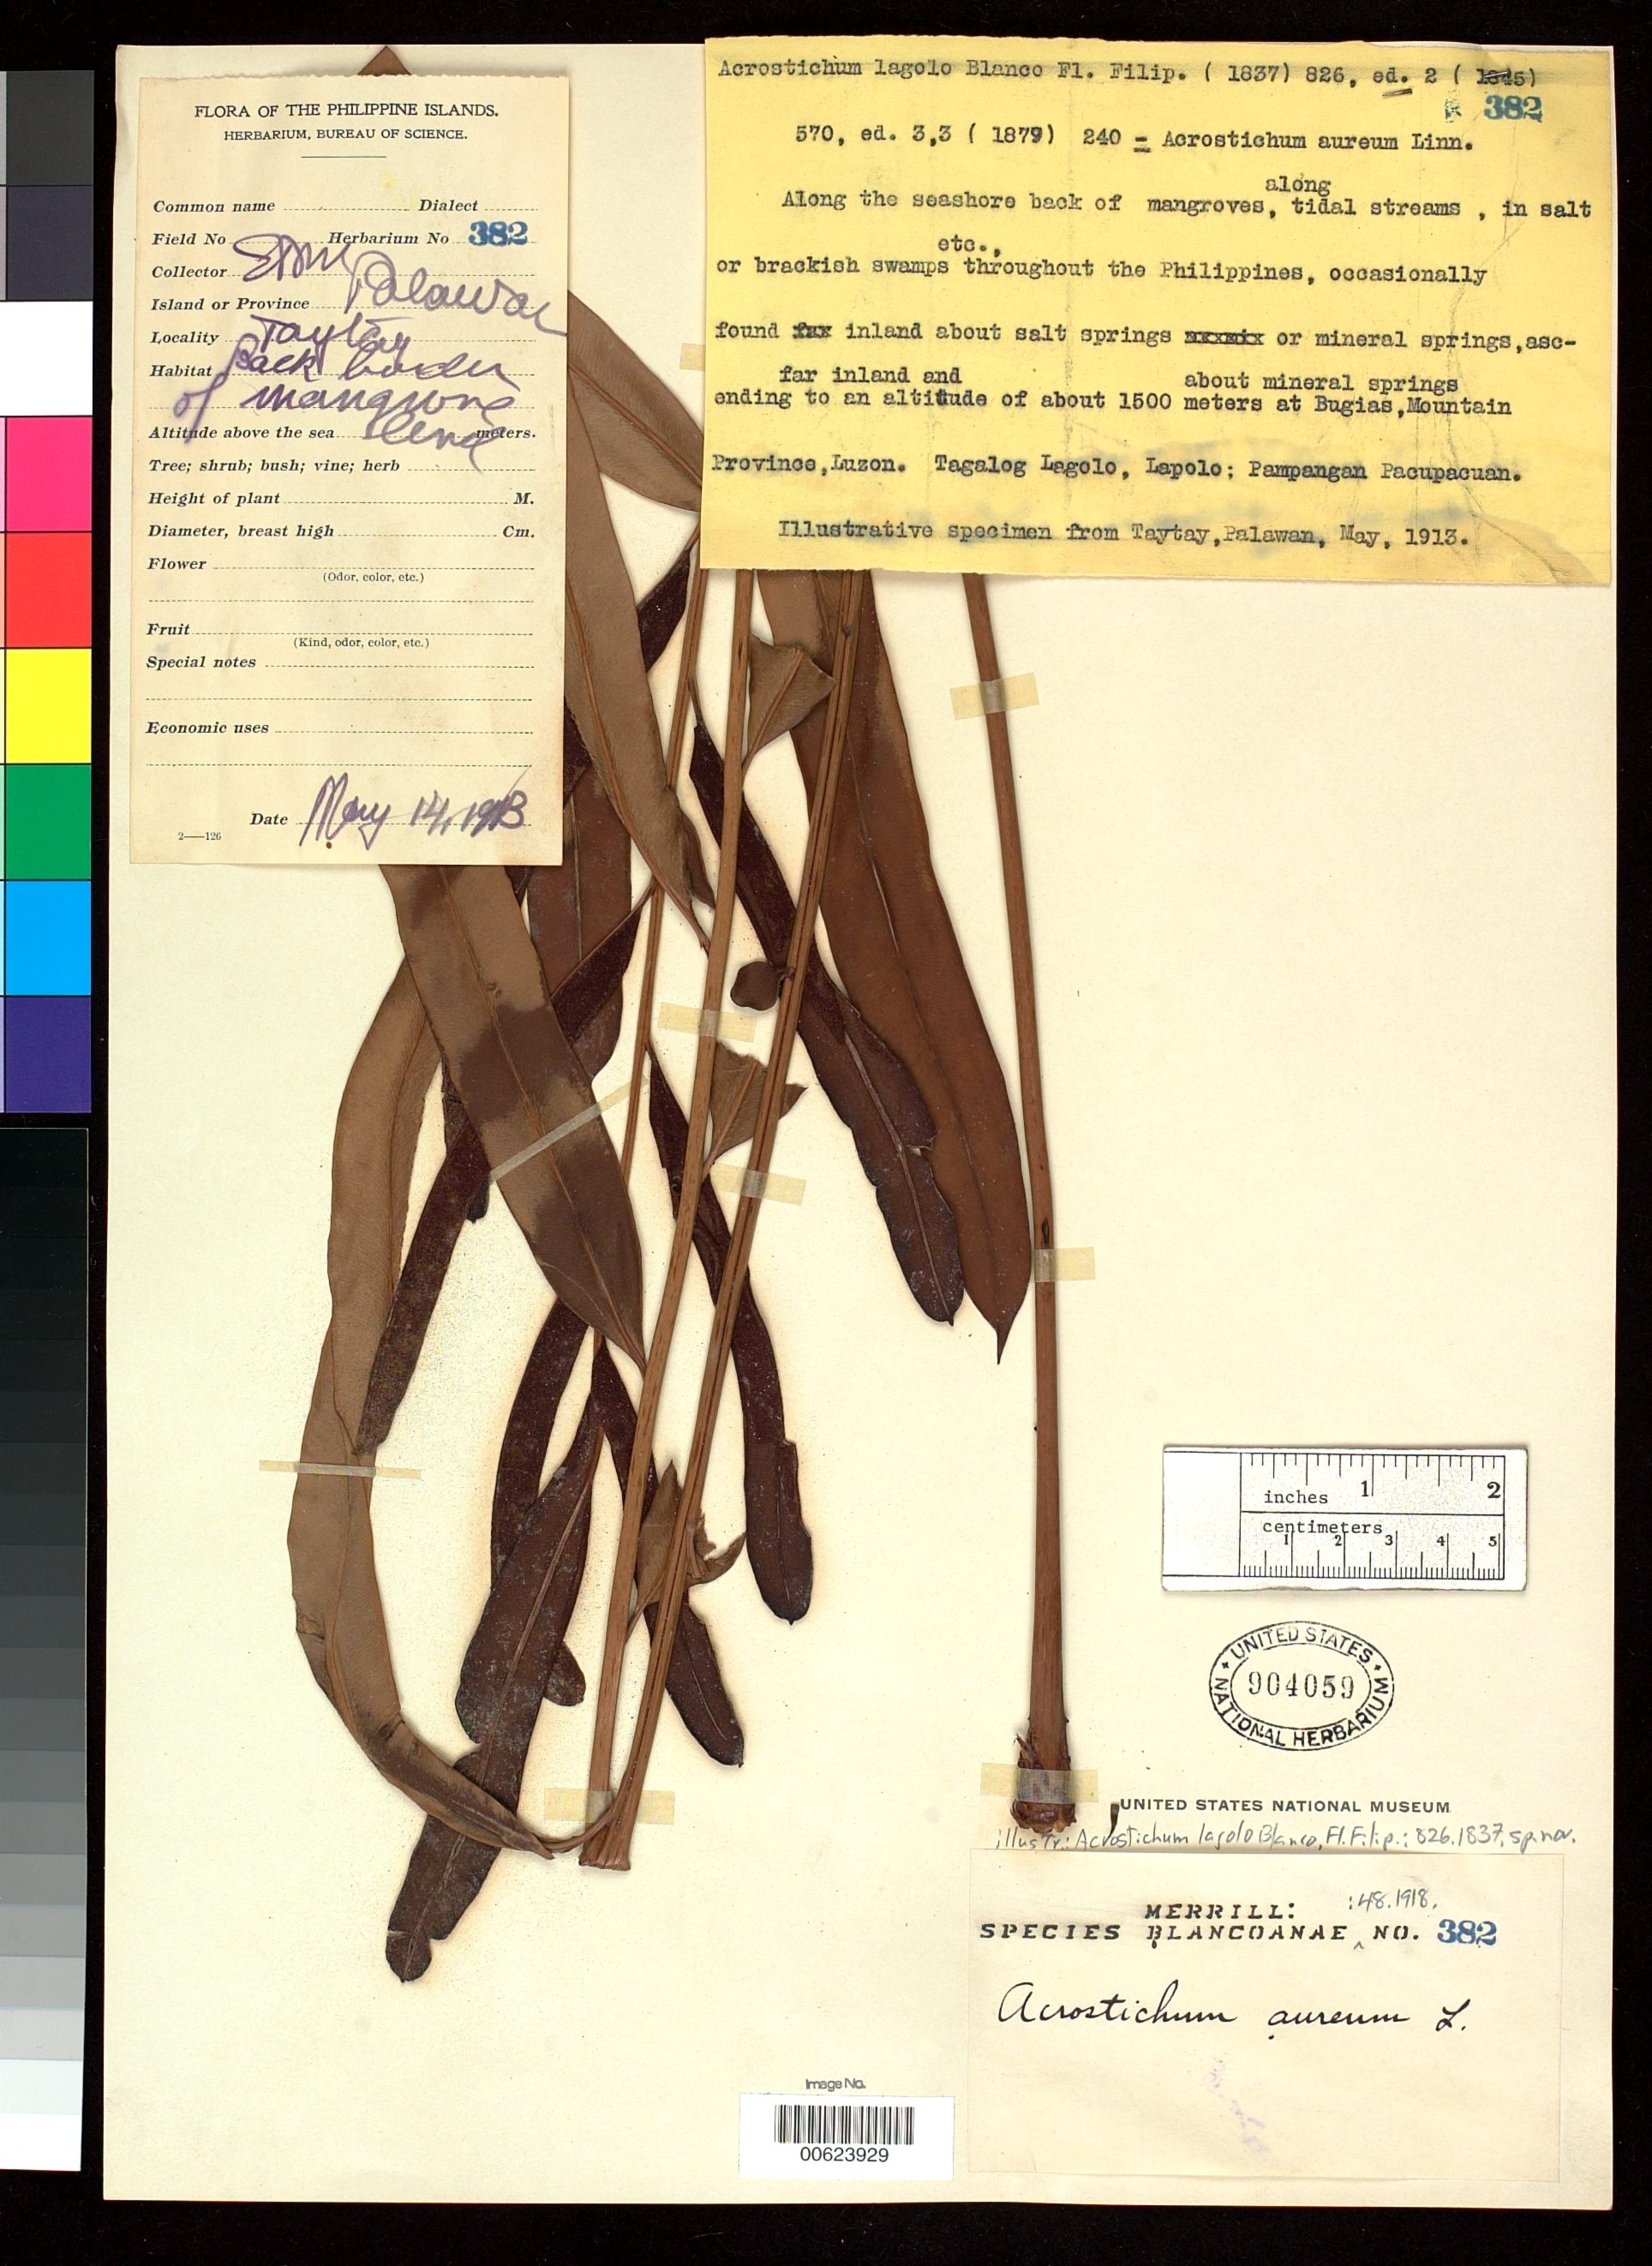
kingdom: Plantae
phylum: Tracheophyta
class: Polypodiopsida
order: Polypodiales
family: Pteridaceae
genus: Acrostichum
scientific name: Acrostichum aureum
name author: L.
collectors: E. D. Merrill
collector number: Sp. Blancoan. 0382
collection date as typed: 14 May 1913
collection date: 1913-05-14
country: Philippines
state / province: Mimaropa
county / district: Palawan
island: Palawan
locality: Taytay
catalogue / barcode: US 904059